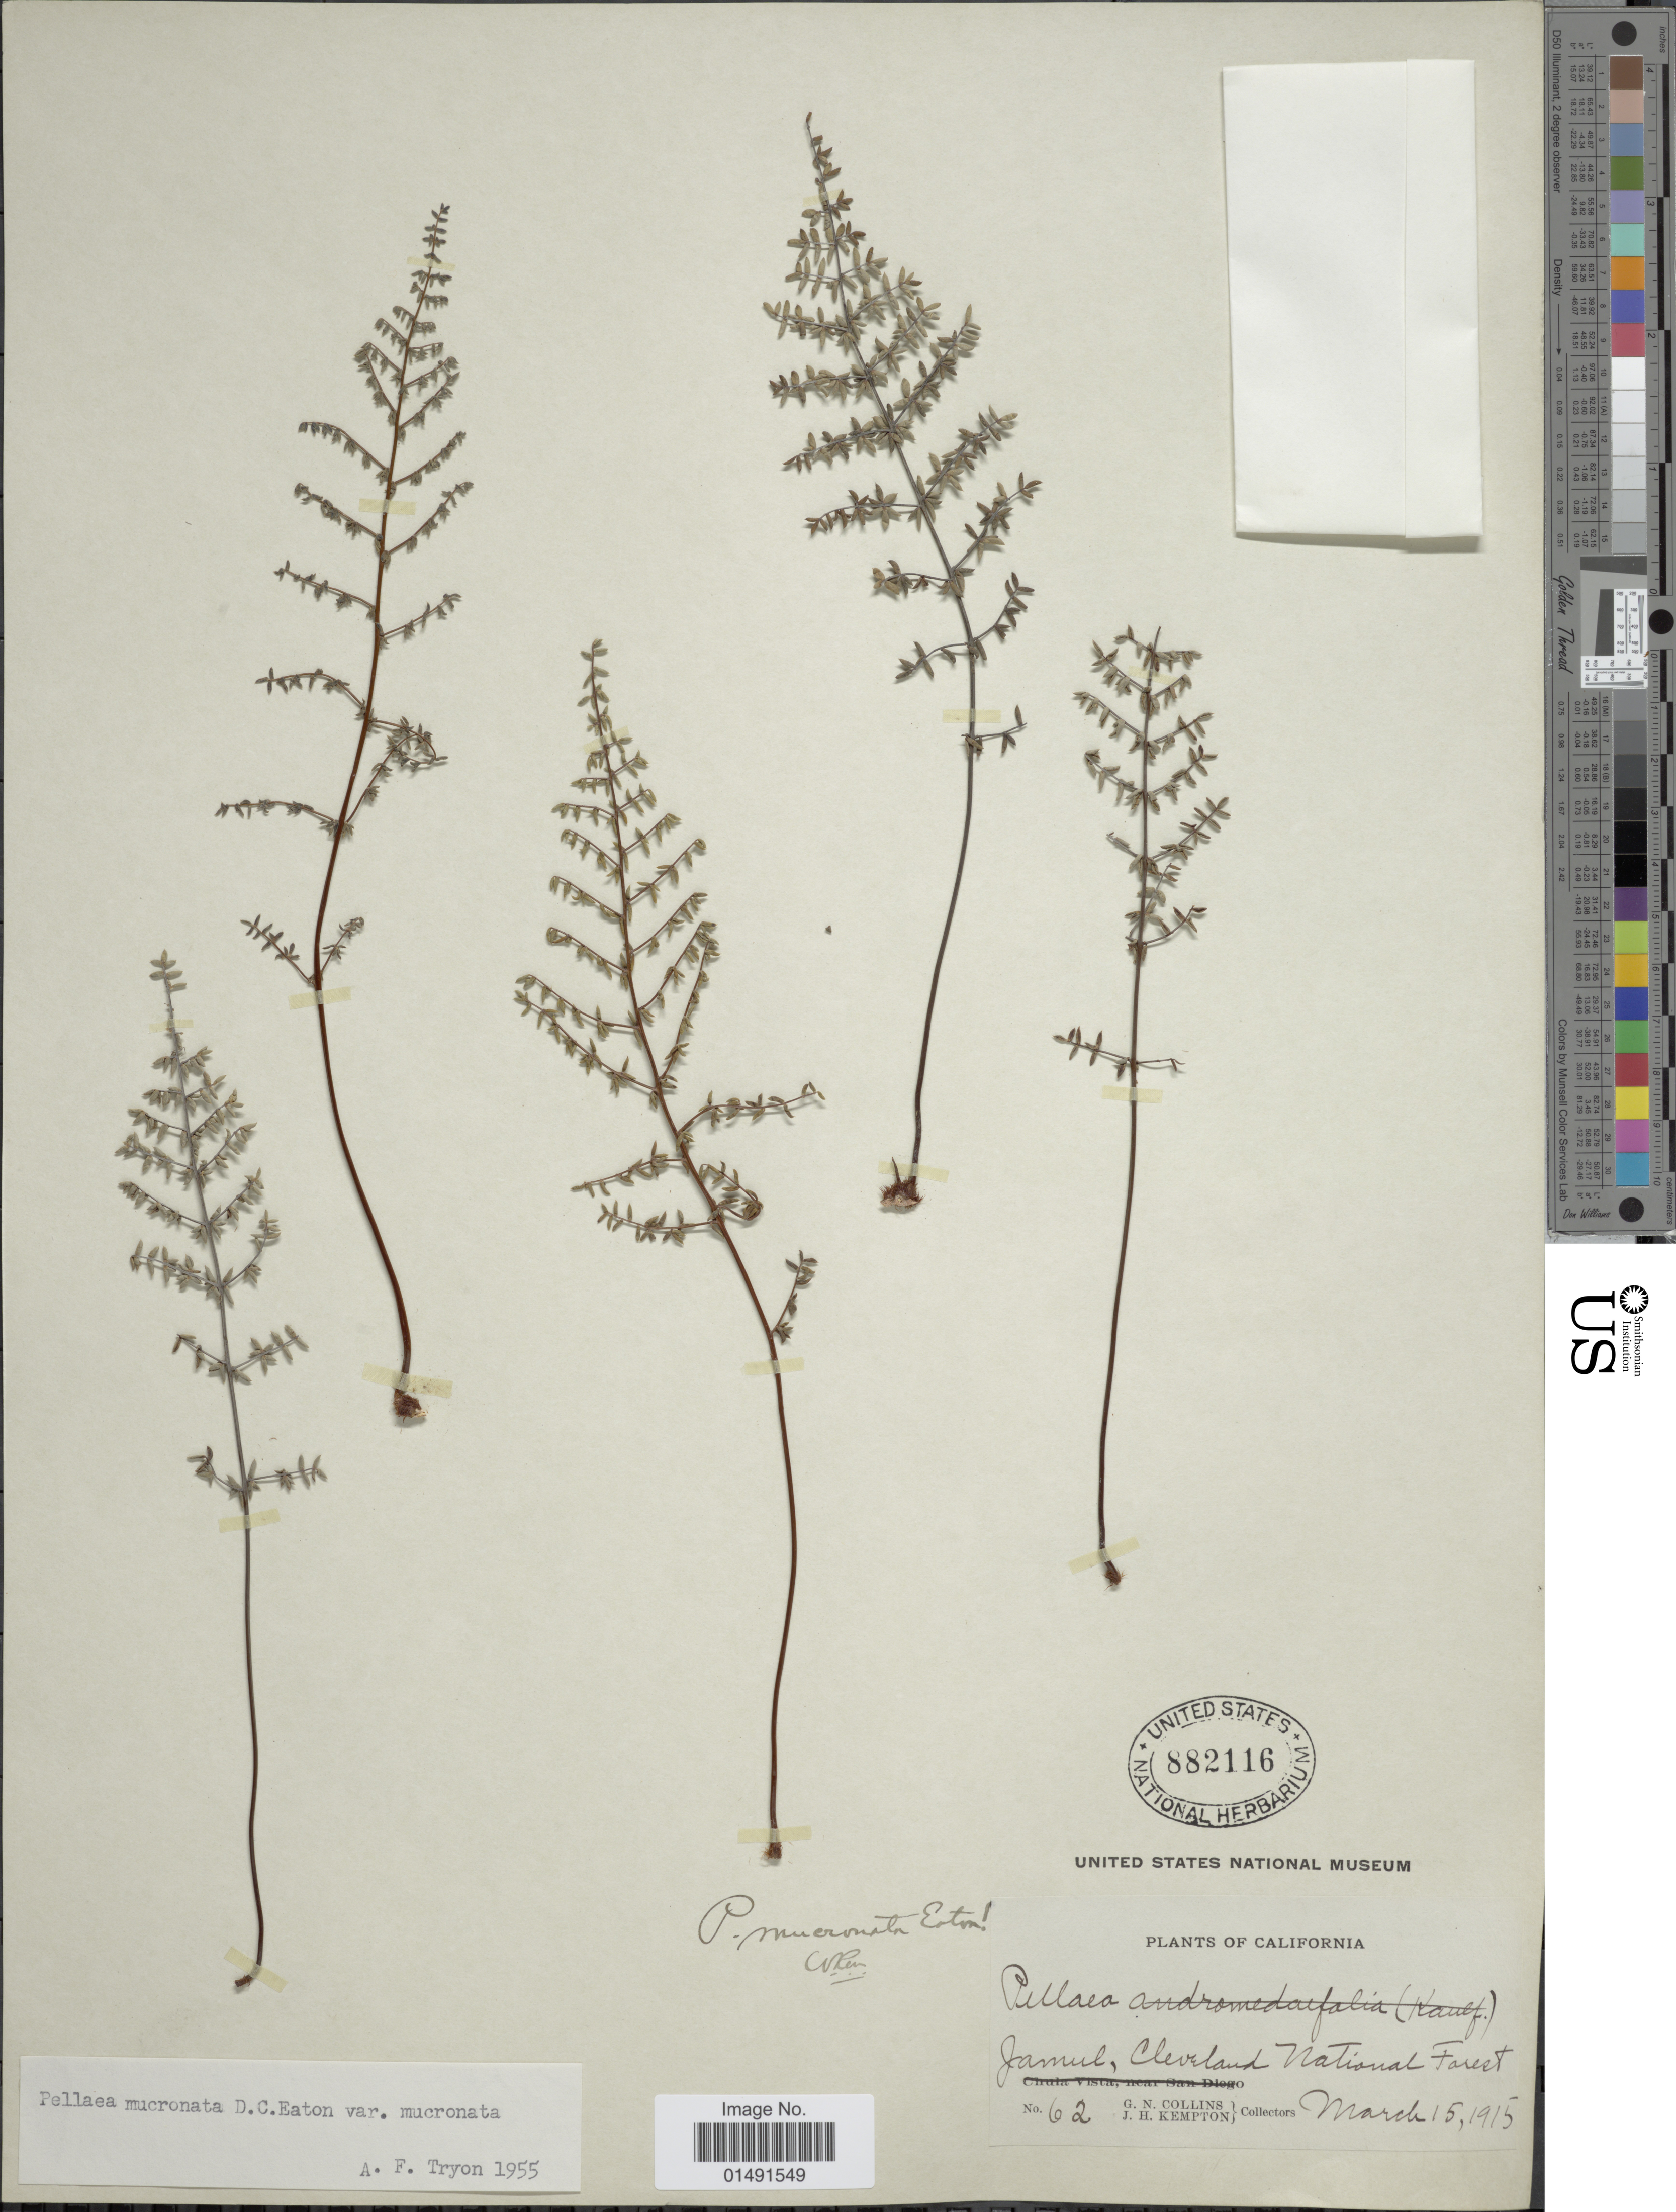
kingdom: Plantae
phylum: Tracheophyta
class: Polypodiopsida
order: Polypodiales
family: Pteridaceae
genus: Pellaea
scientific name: Pellaea mucronata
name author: (D.C. Eaton) D.C. Eaton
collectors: G. Collins & J. H. Kempton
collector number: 62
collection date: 1915-03-15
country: United States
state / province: California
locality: Jamul, Cleveland National Forest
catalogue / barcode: US 882116